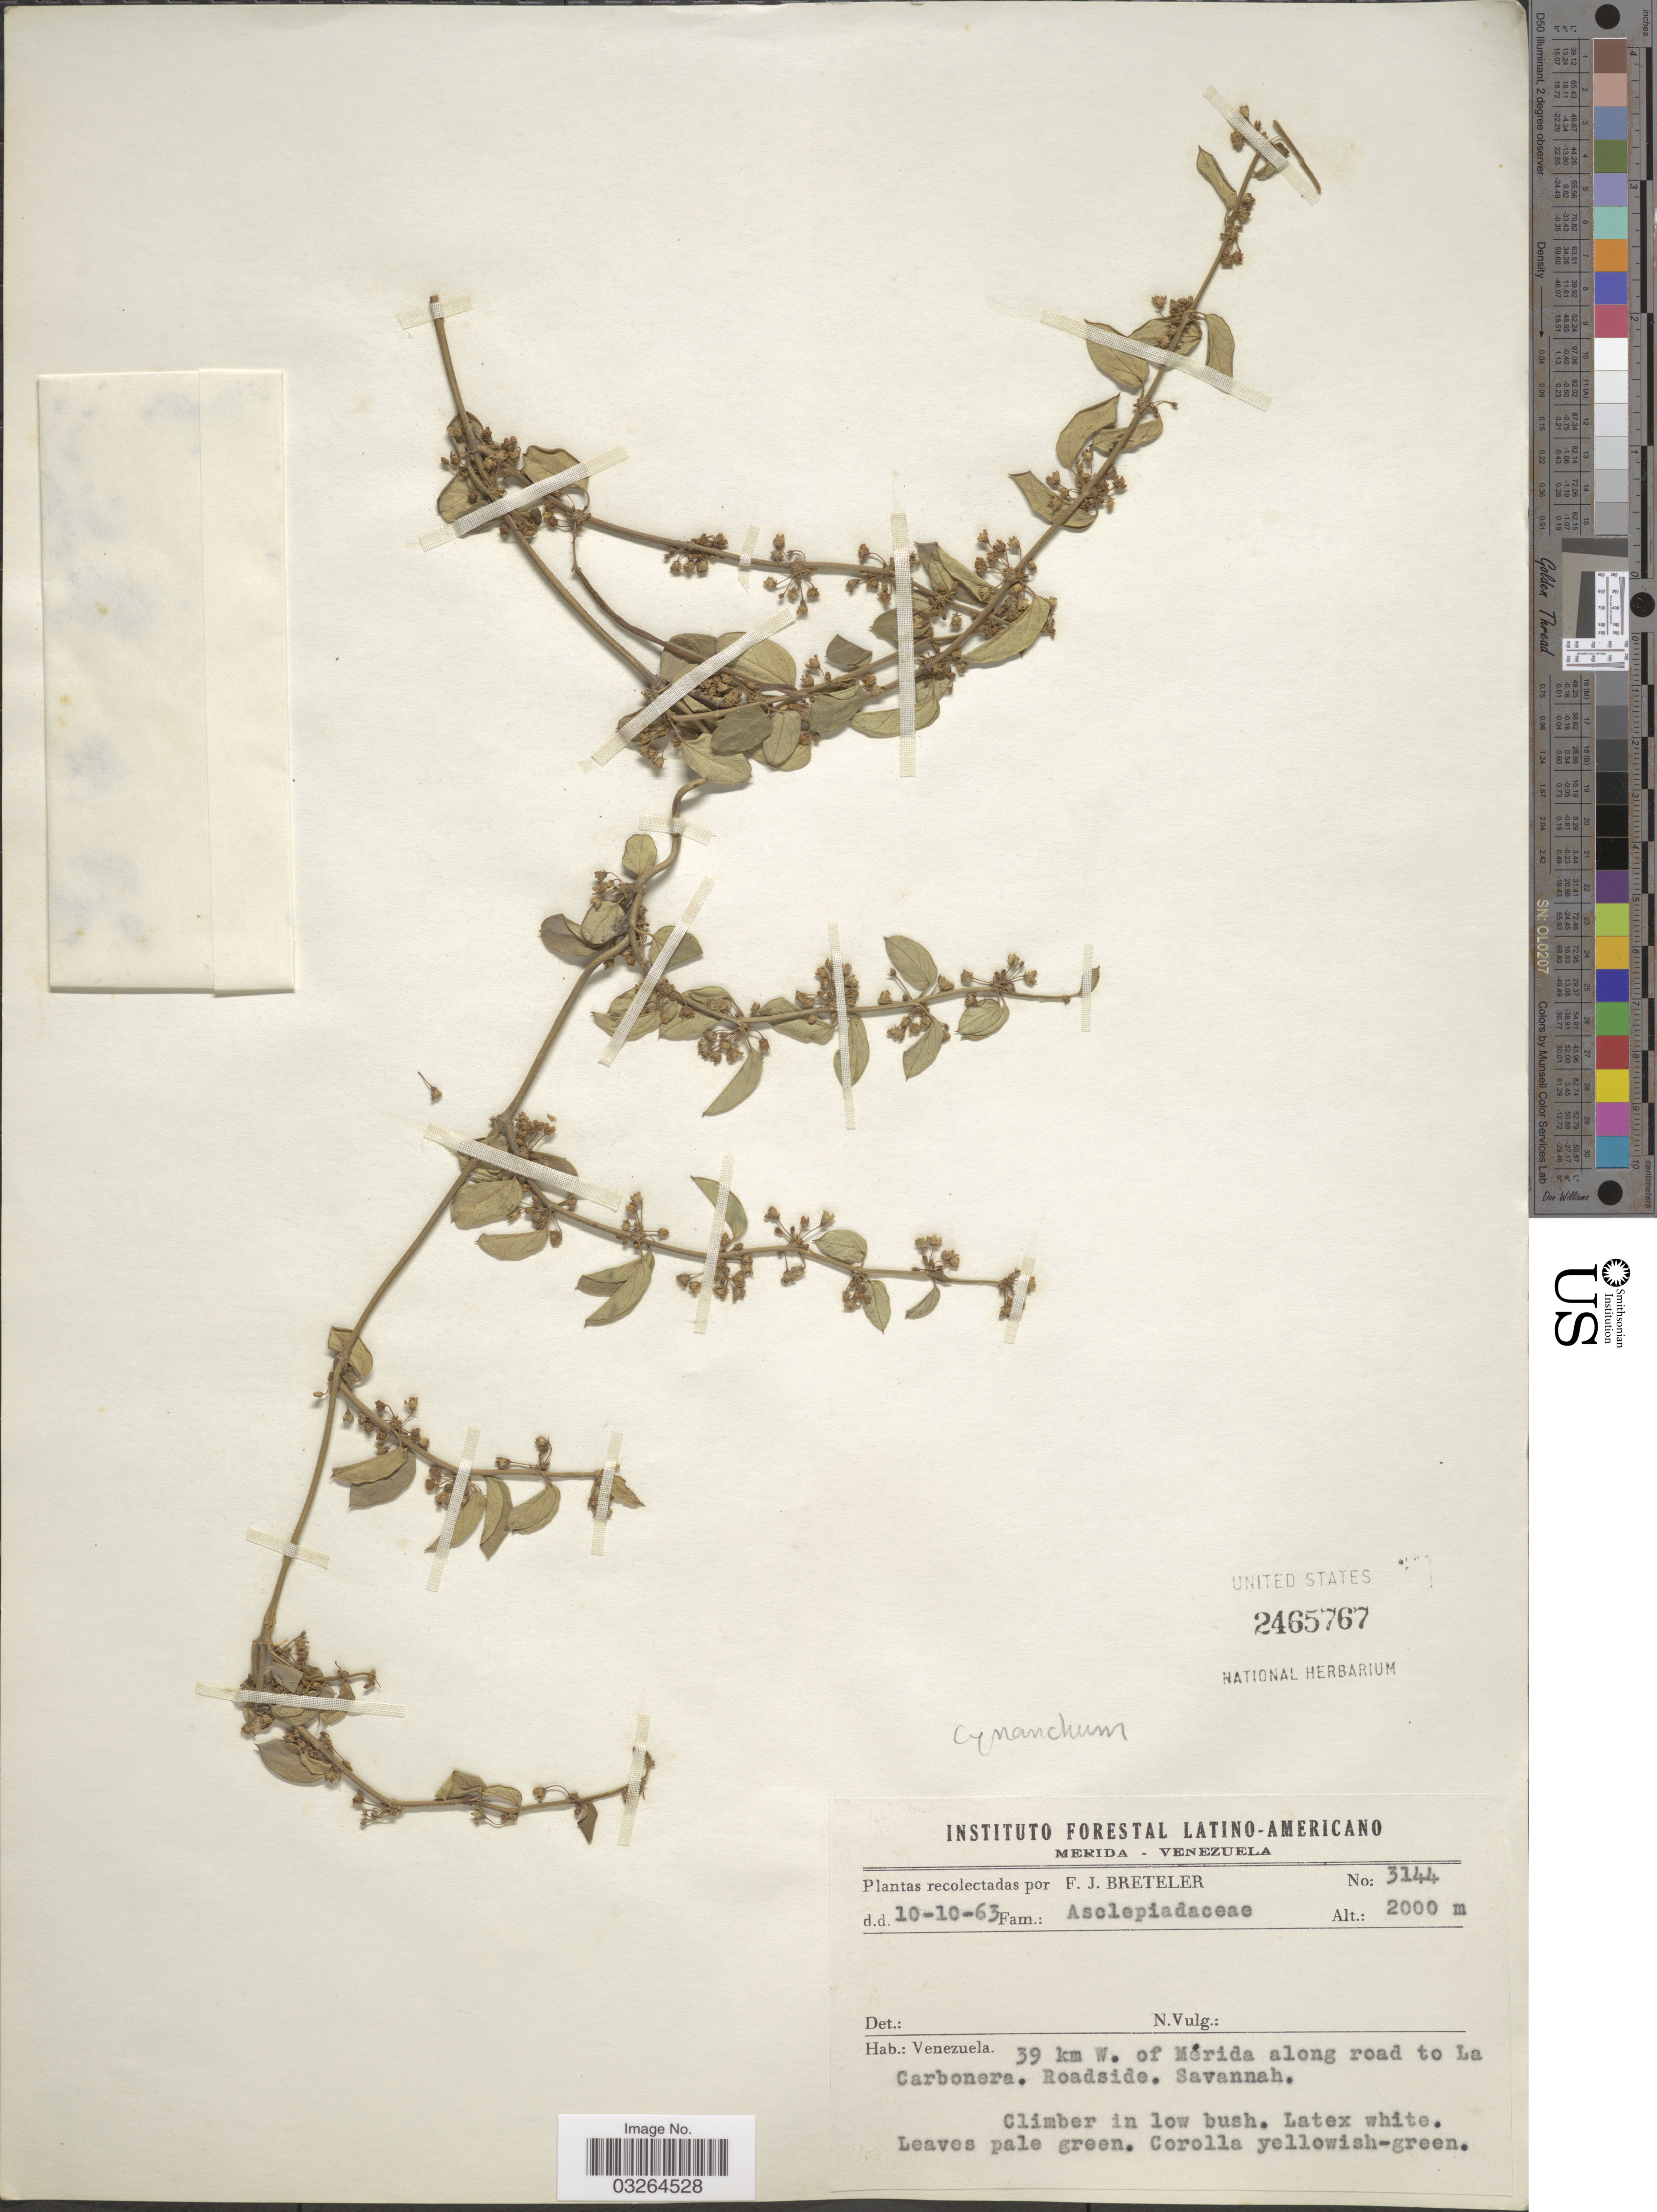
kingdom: Plantae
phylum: Tracheophyta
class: Magnoliopsida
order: Gentianales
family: Apocynaceae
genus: Scyphostelma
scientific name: Scyphostelma sp.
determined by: Liede-Schumann, Sigrid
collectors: F. J. Breteler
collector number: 3144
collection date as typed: Transcribed d/m/y: 10/10/63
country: Venezuela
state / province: Mérida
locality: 39 km W. of Mérida along road to La Carbonera. Roadside. Savannah.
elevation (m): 2000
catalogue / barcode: US 2465767